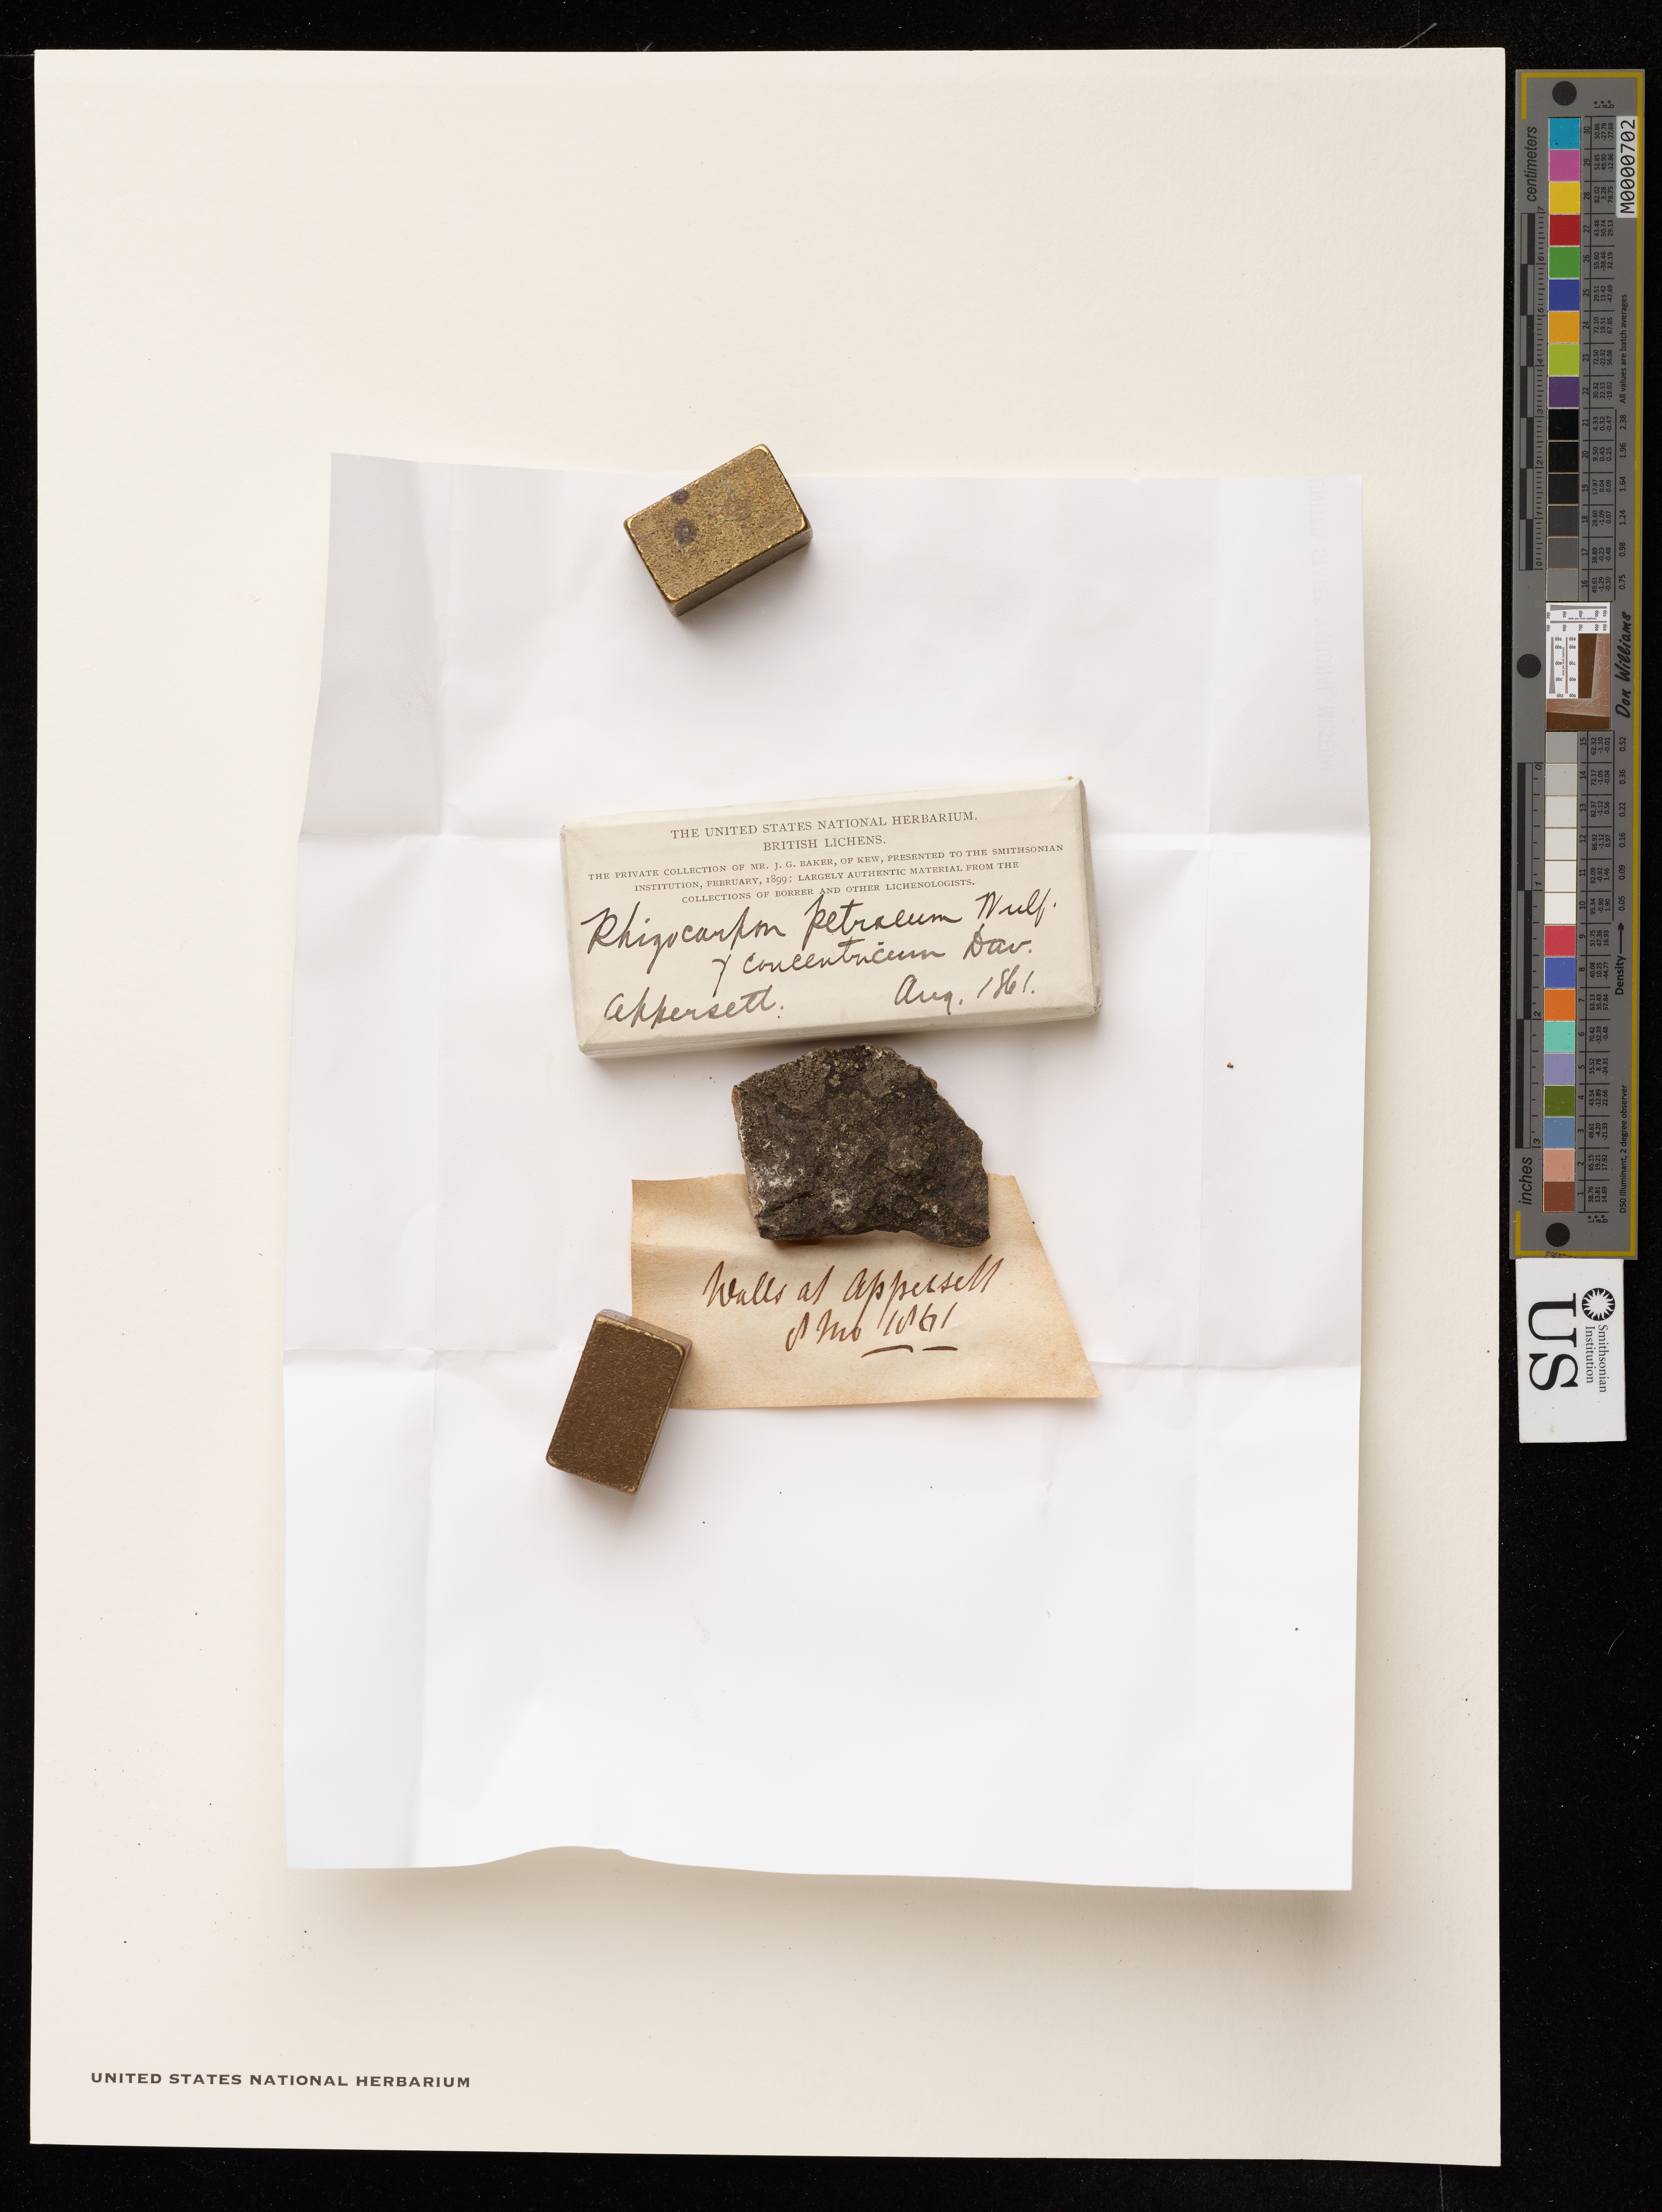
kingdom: Fungi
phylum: Ascomycota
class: Lecanoromycetes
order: Rhizocarpales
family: Rhizocarpaceae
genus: Rhizocarpon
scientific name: Rhizocarpon petraeum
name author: (Wulfen) A. Massal.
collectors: J. G. Baker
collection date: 1861-08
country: United Kingdom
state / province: England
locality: British. Appersett.